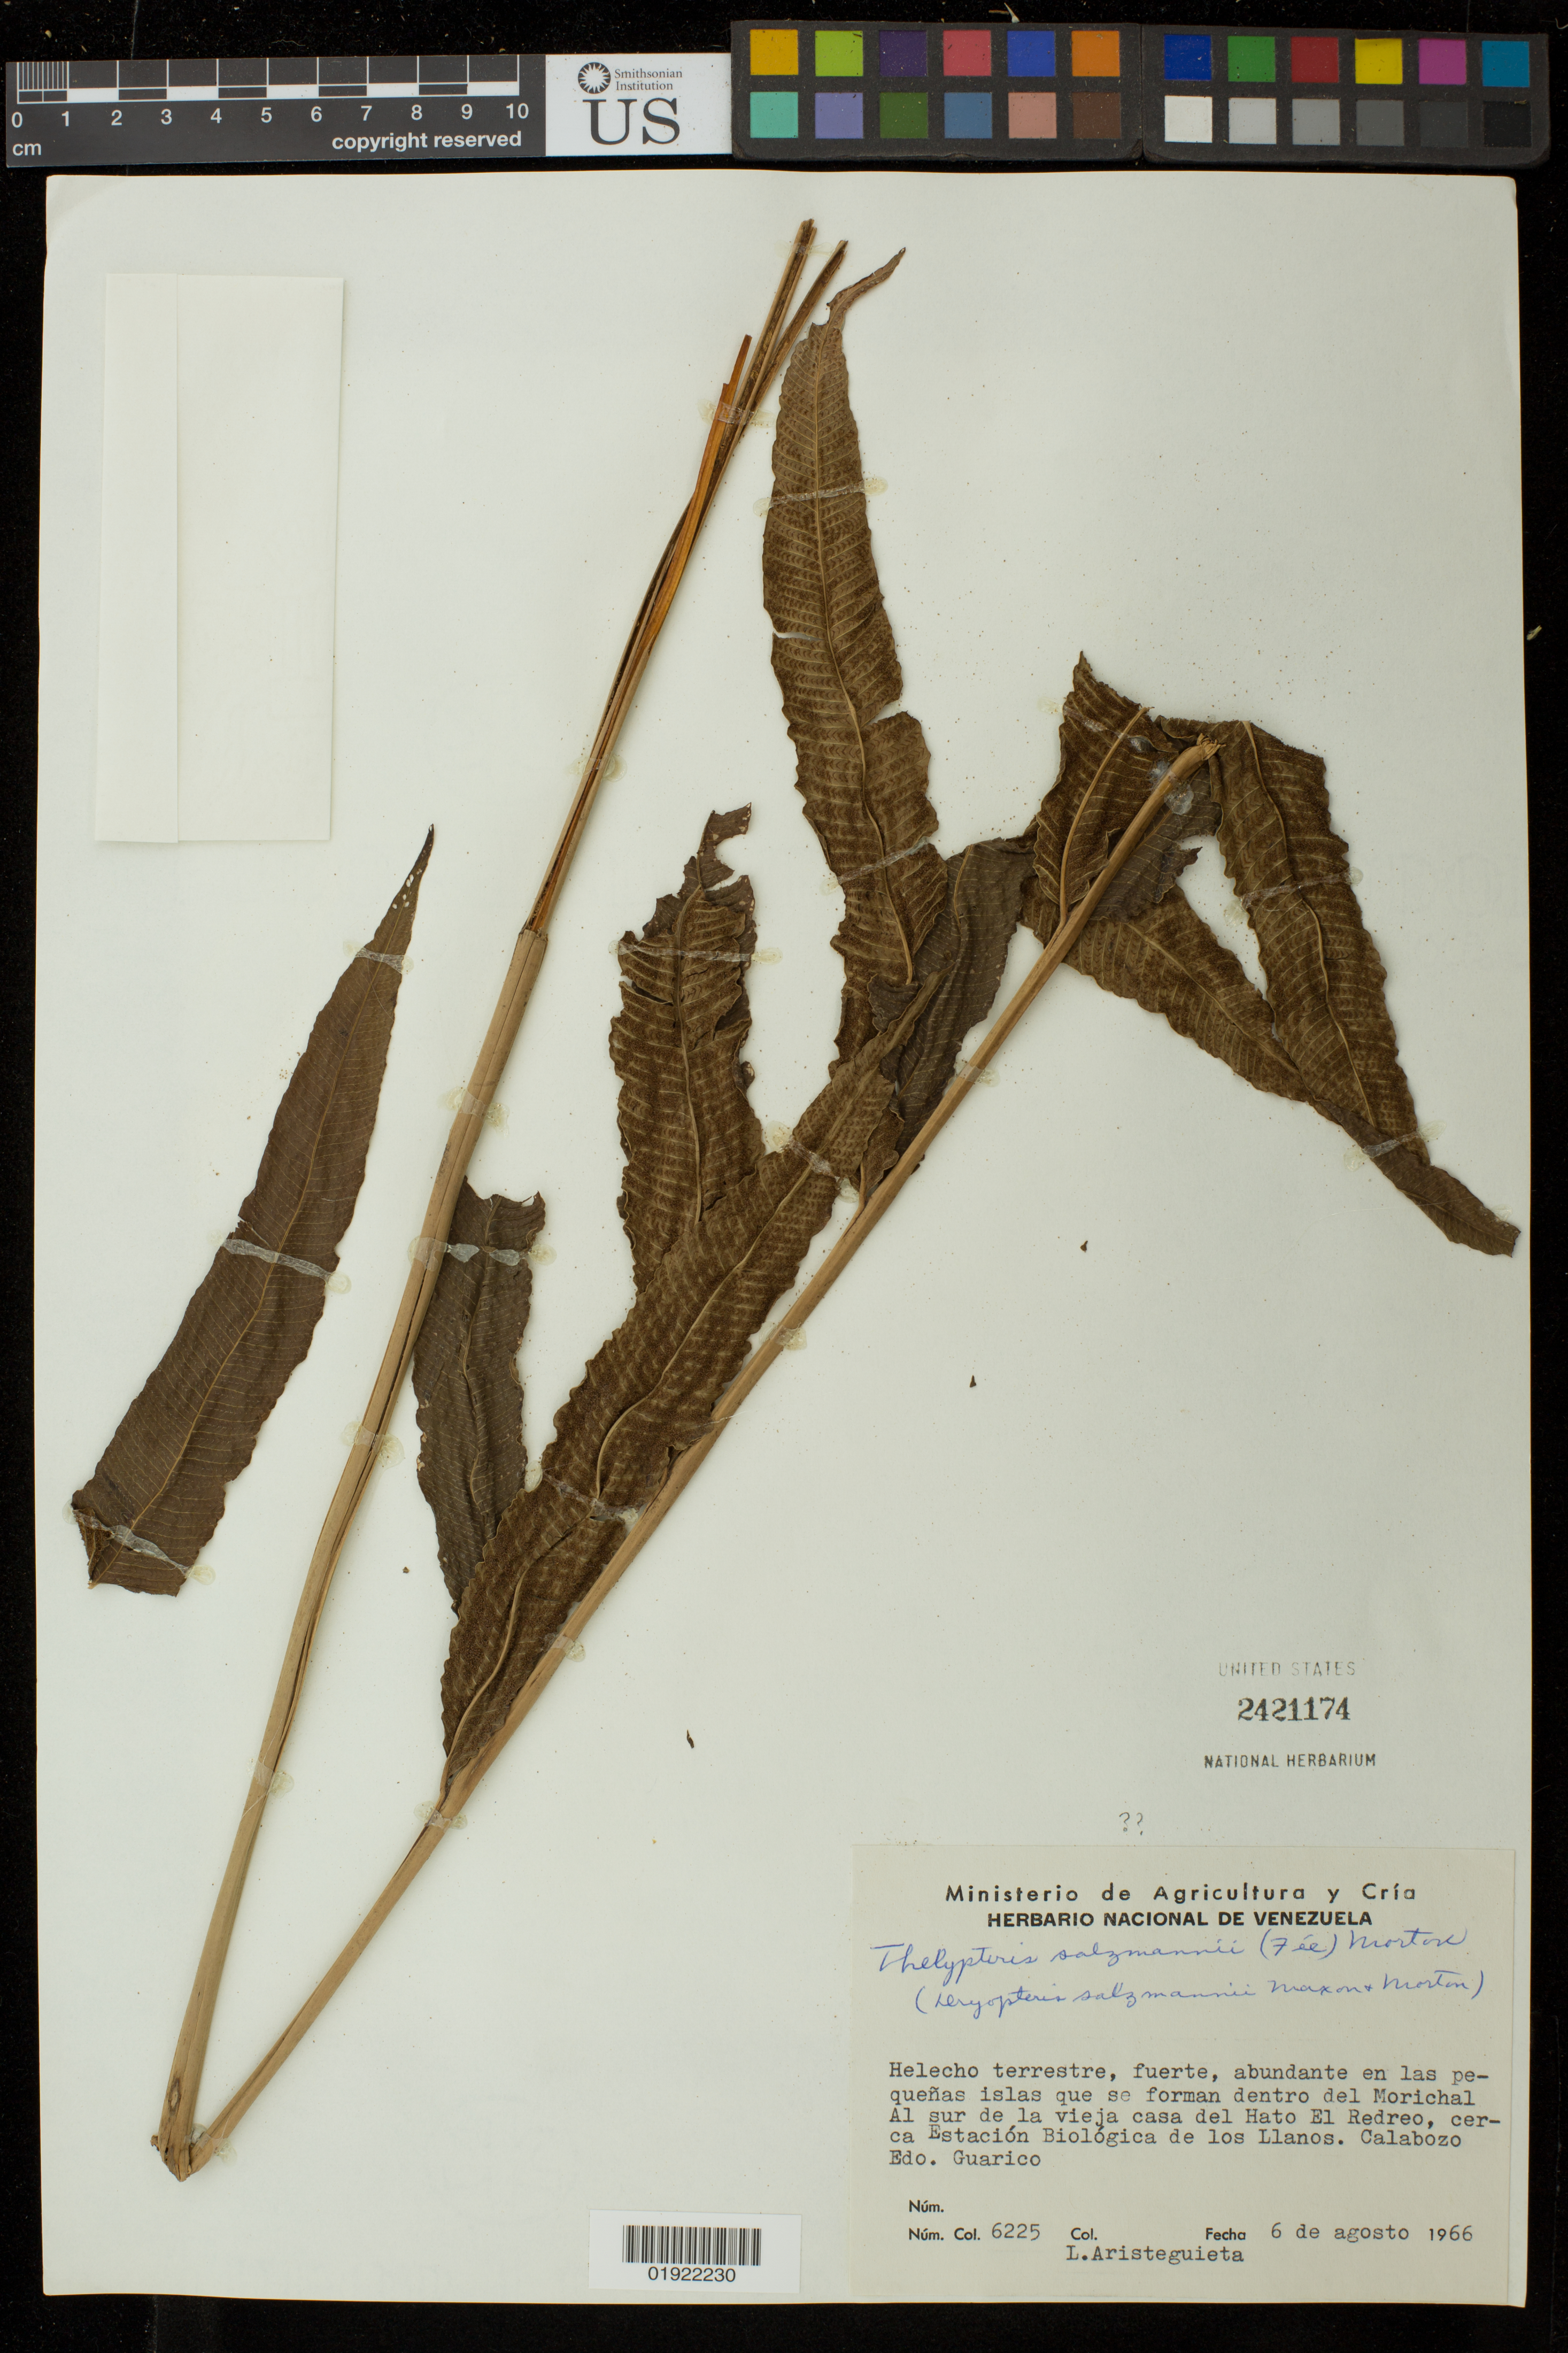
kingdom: Plantae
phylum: Tracheophyta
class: Polypodiopsida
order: Polypodiales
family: Thelypteridaceae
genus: Meniscium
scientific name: Meniscium salzmannii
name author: Fée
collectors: L. Aristeguieta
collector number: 6225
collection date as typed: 6 de agosto 1966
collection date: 1966-08-06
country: Venezuela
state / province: Guárico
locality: abundante en las pequenas islas que se forman dentro del Morichal, al sur de la vieja casa del hato El Redreo, cerca Estacion Biologica de los Llanos. Calabozo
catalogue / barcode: US 2421174